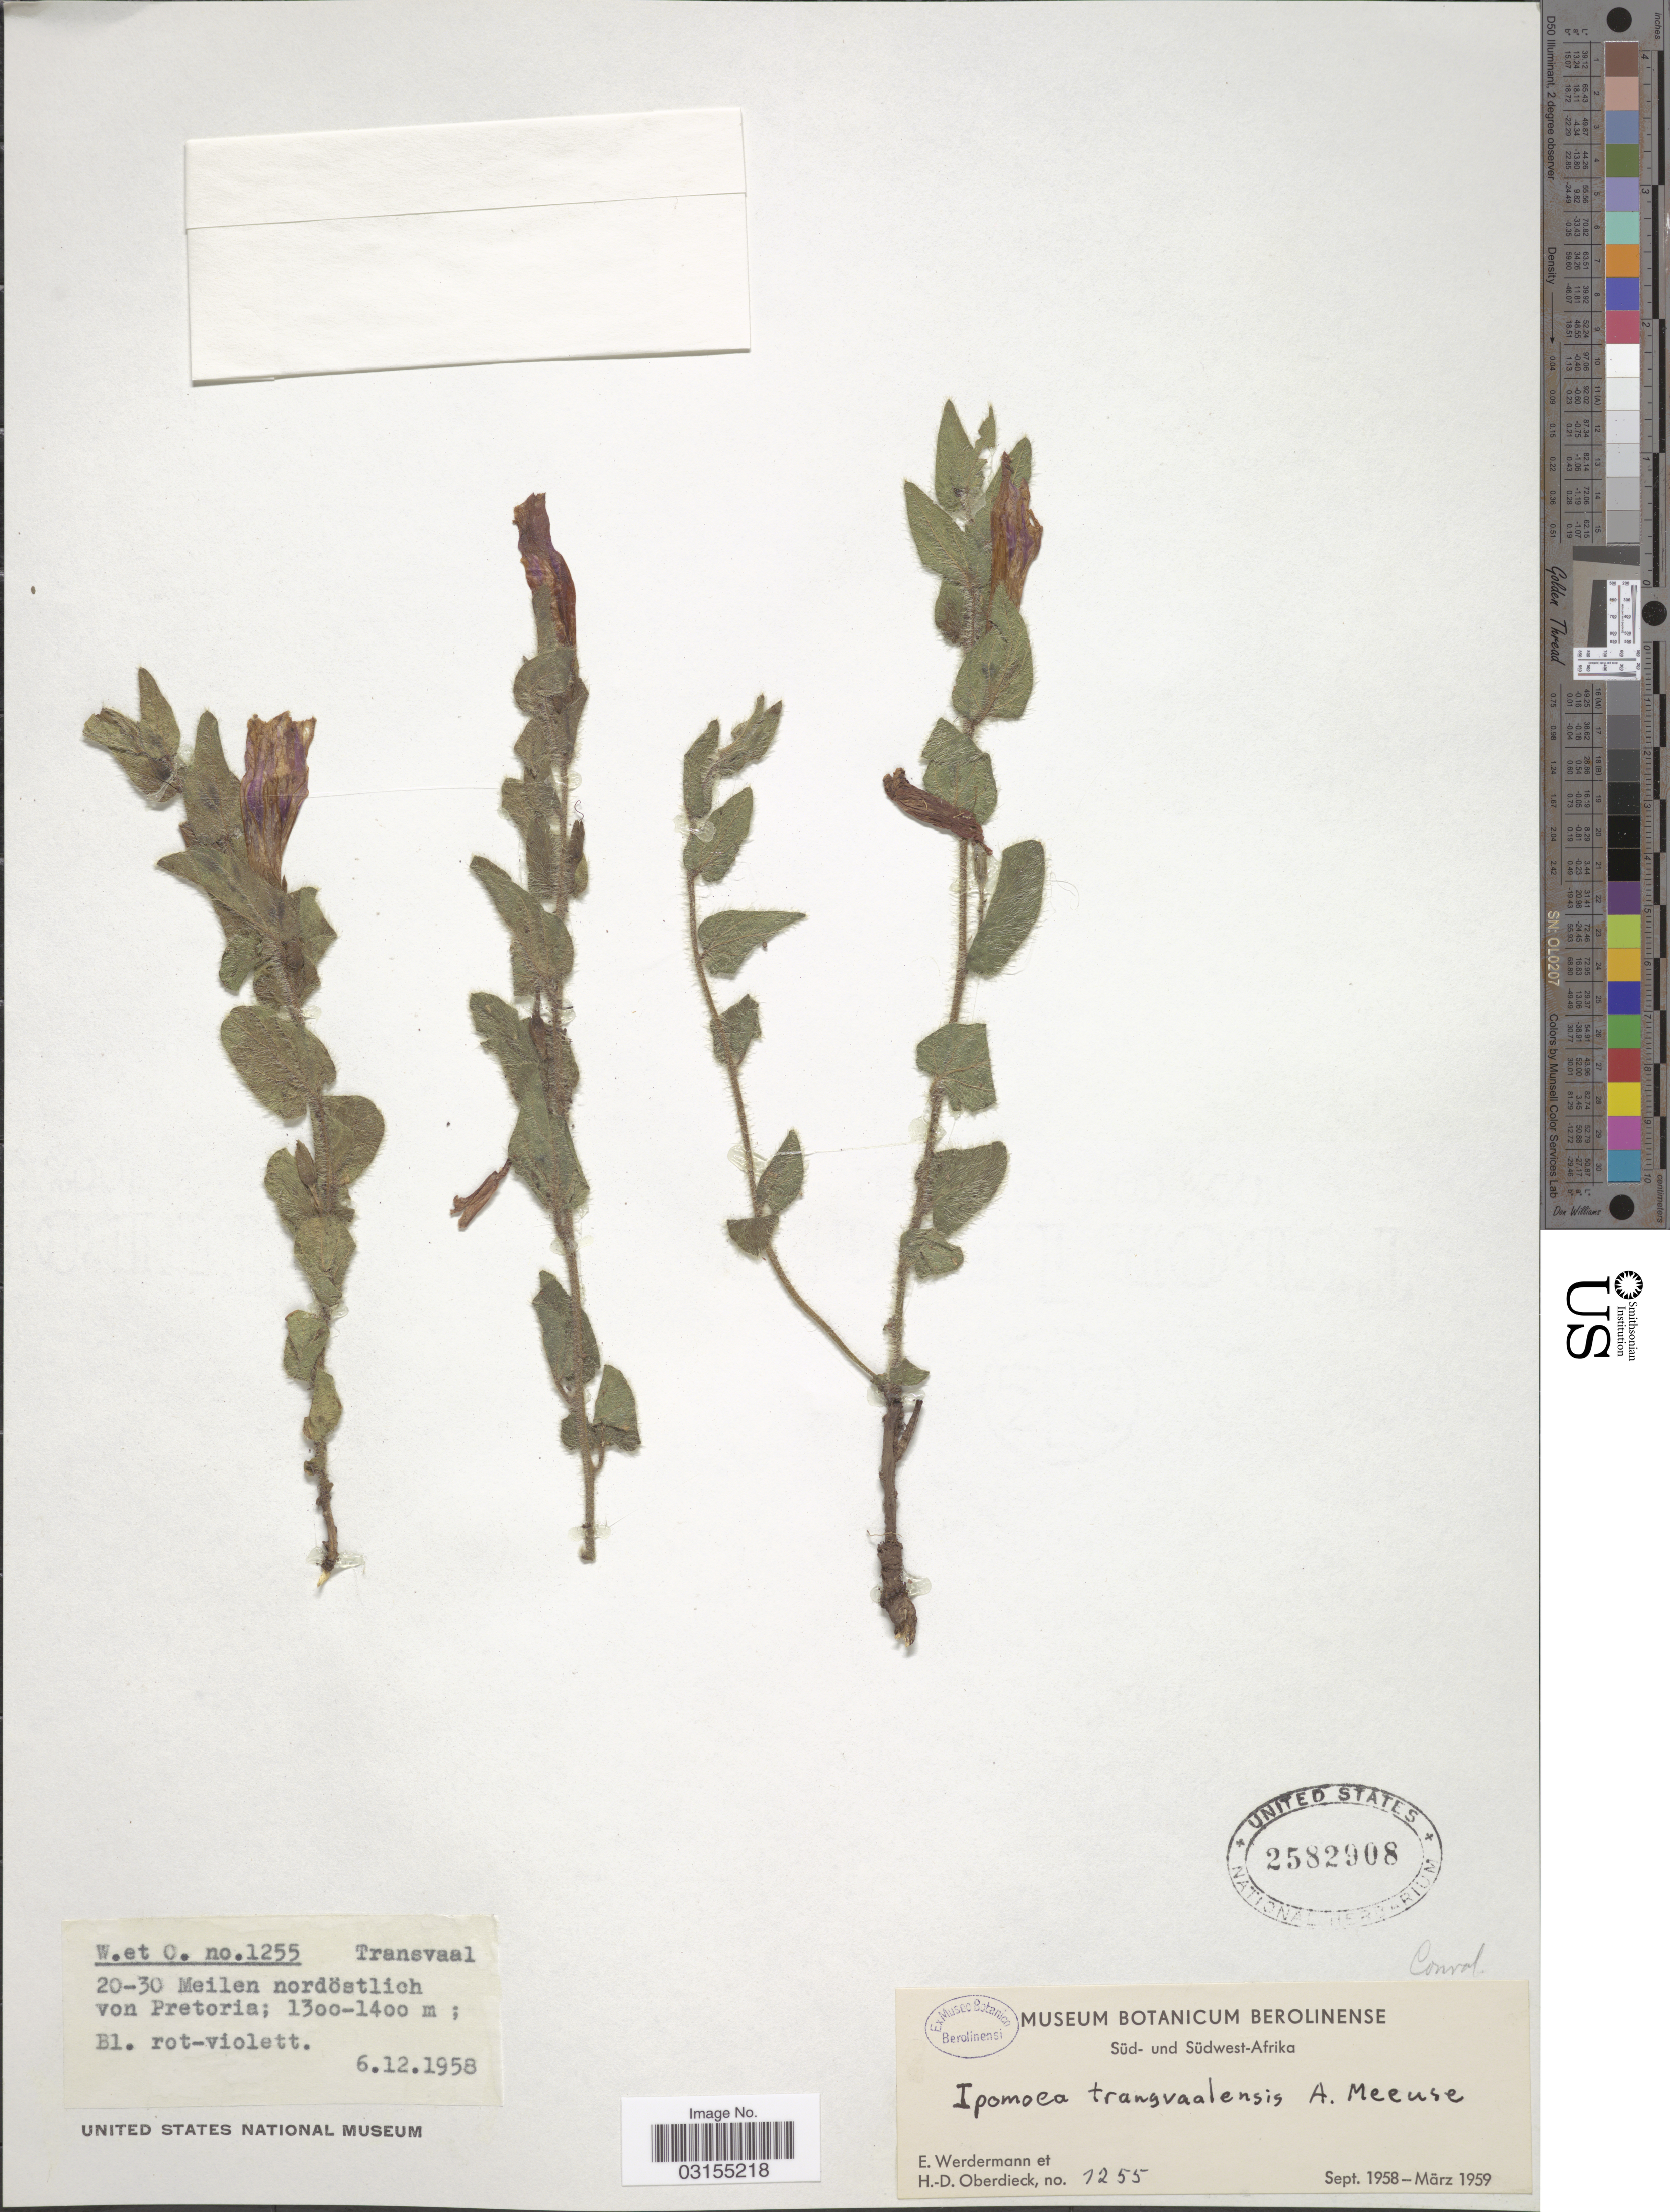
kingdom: Plantae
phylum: Tracheophyta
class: Magnoliopsida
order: Solanales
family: Convolvulaceae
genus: Ipomoea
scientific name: Ipomoea transvaalensis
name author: A. Meeuse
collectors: E. Werdermann & H. Oberdieck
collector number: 7255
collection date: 1958-12-06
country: South Africa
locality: Süd- und Südwest-Afrika. Transvaal. 20-30 Meilen nordöstlich von Pretoria.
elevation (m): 1300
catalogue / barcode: US 2582908